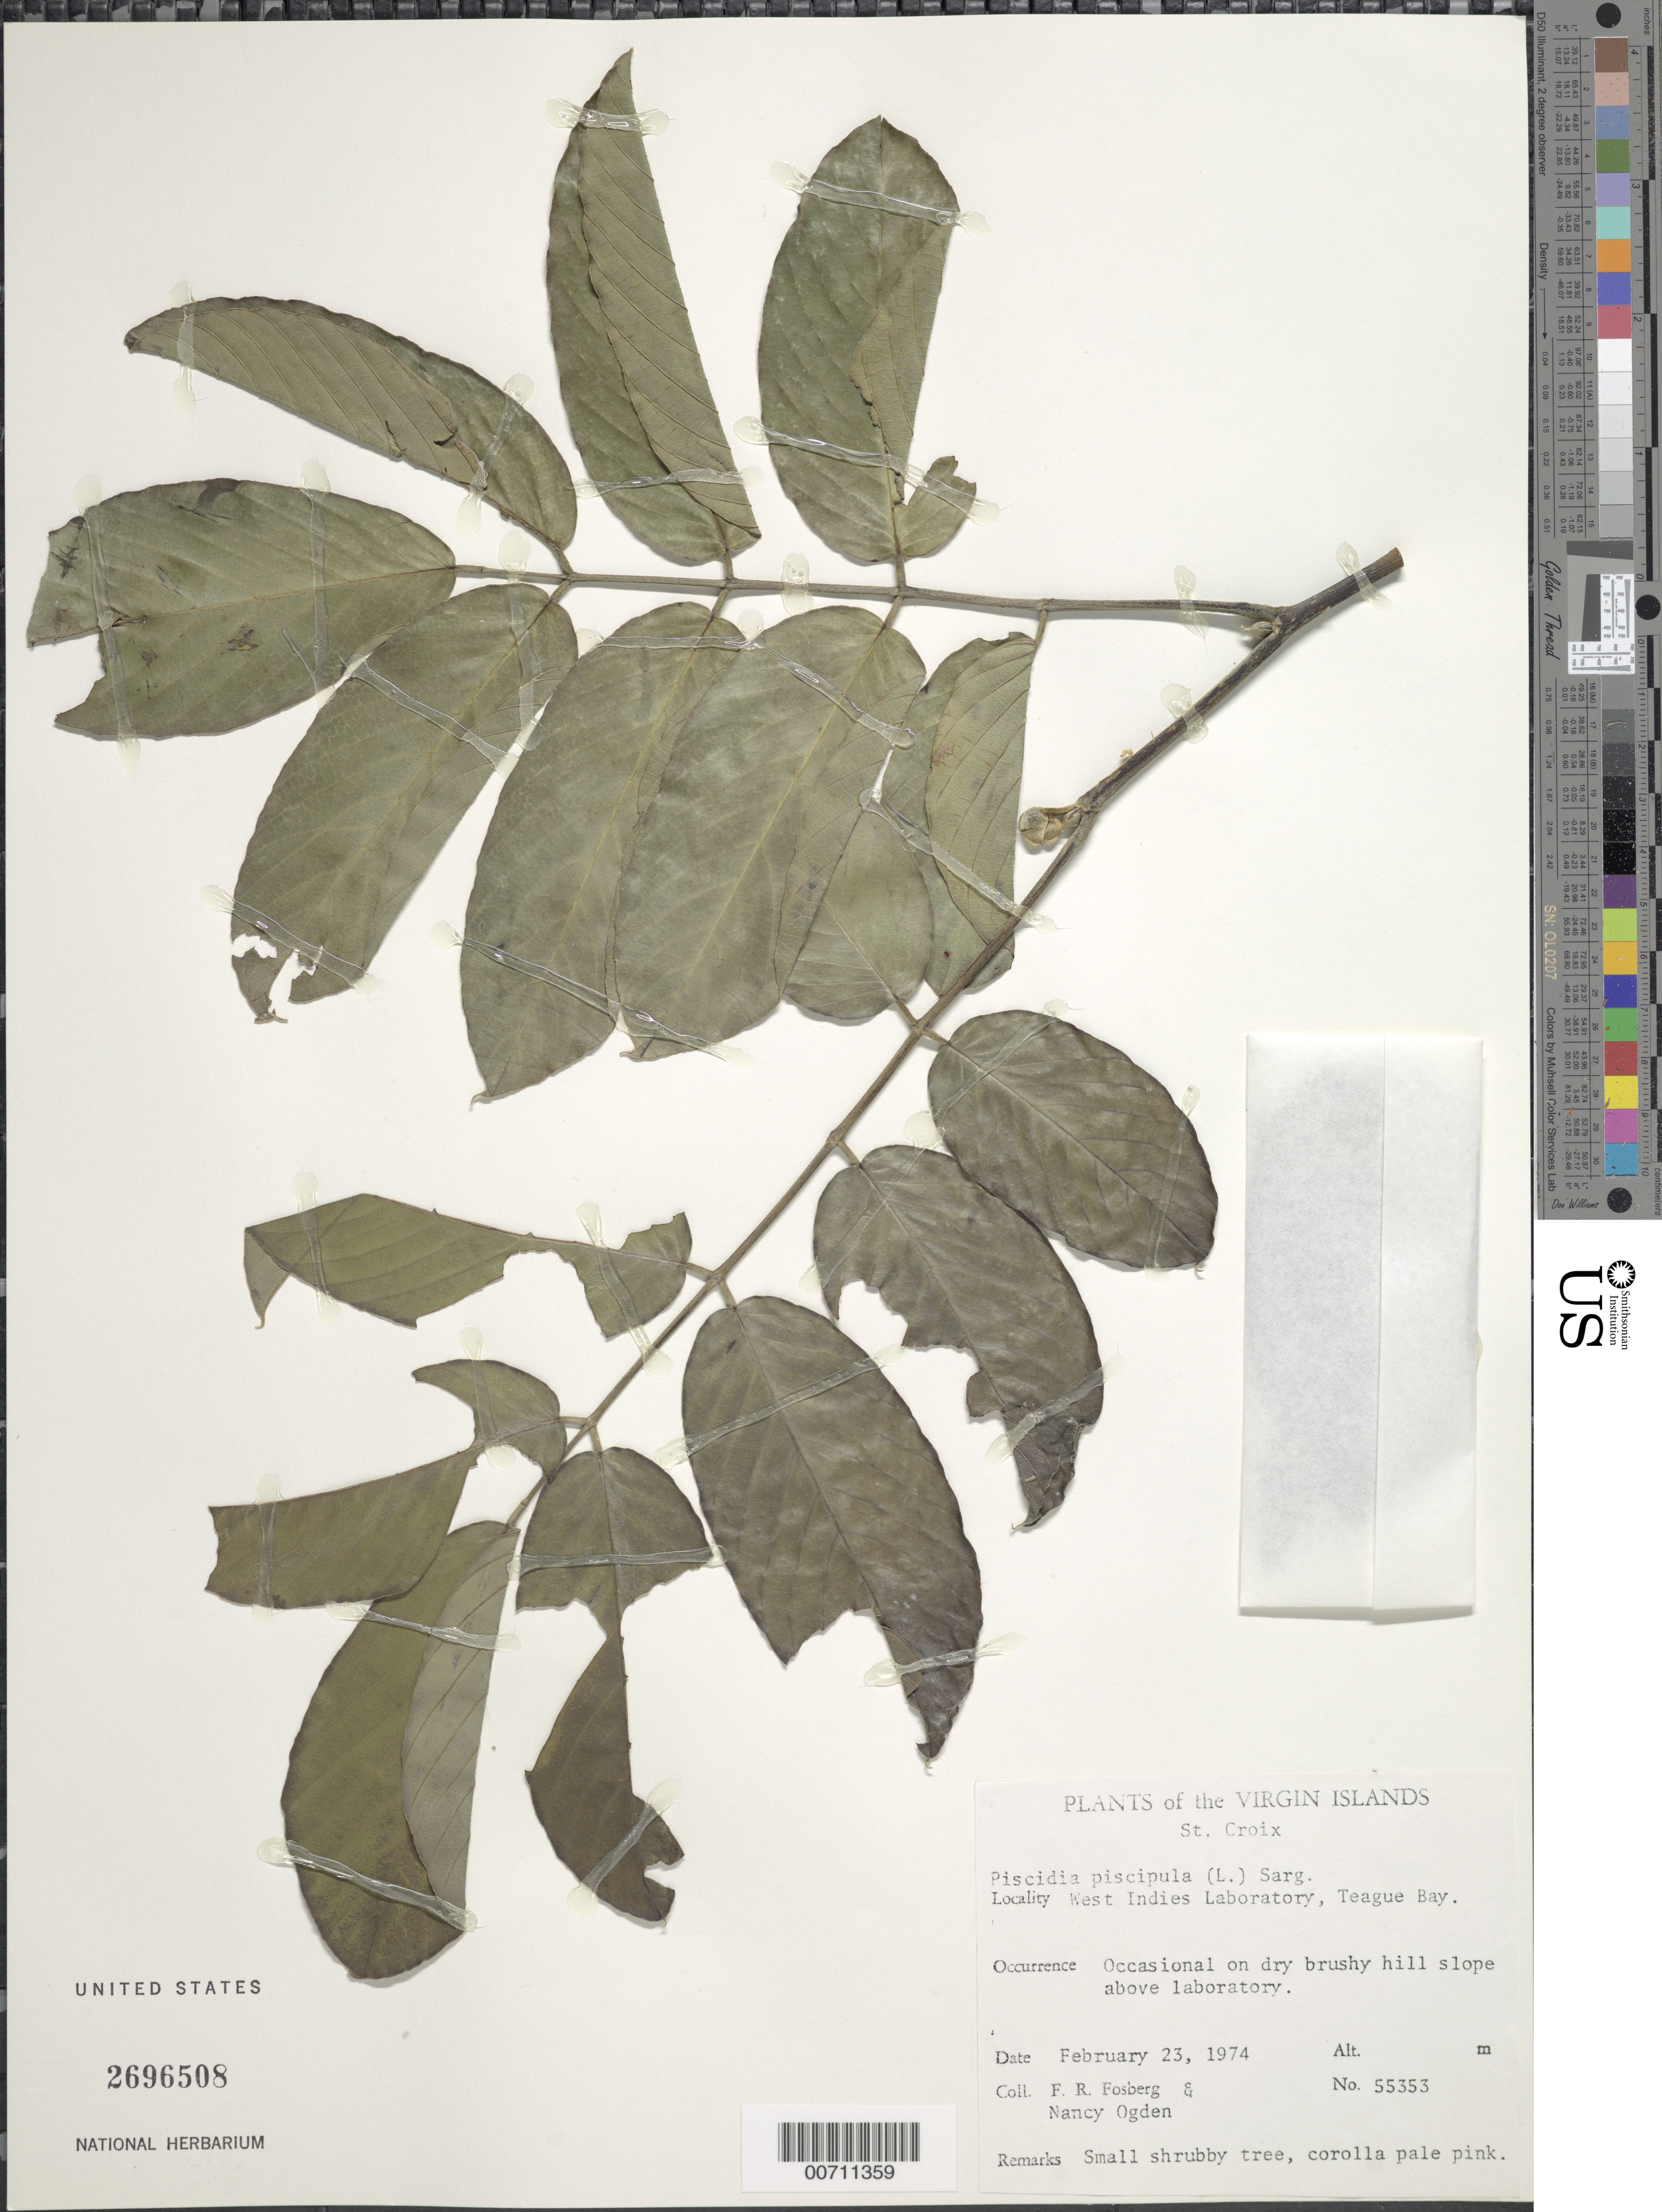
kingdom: Plantae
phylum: Tracheophyta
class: Magnoliopsida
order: Fabales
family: Fabaceae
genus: Piscidia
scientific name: Piscidia piscipula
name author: (L.) Sarg.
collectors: F. R. Fosberg & N. Ogden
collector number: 55353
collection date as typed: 23 Feb 1974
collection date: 1974-02-23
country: U.S. Virgin Islands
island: St. Croix Island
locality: West Indies Lab., Teague Bay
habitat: On dry brushy hill slope above laboratory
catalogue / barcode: US 2696508